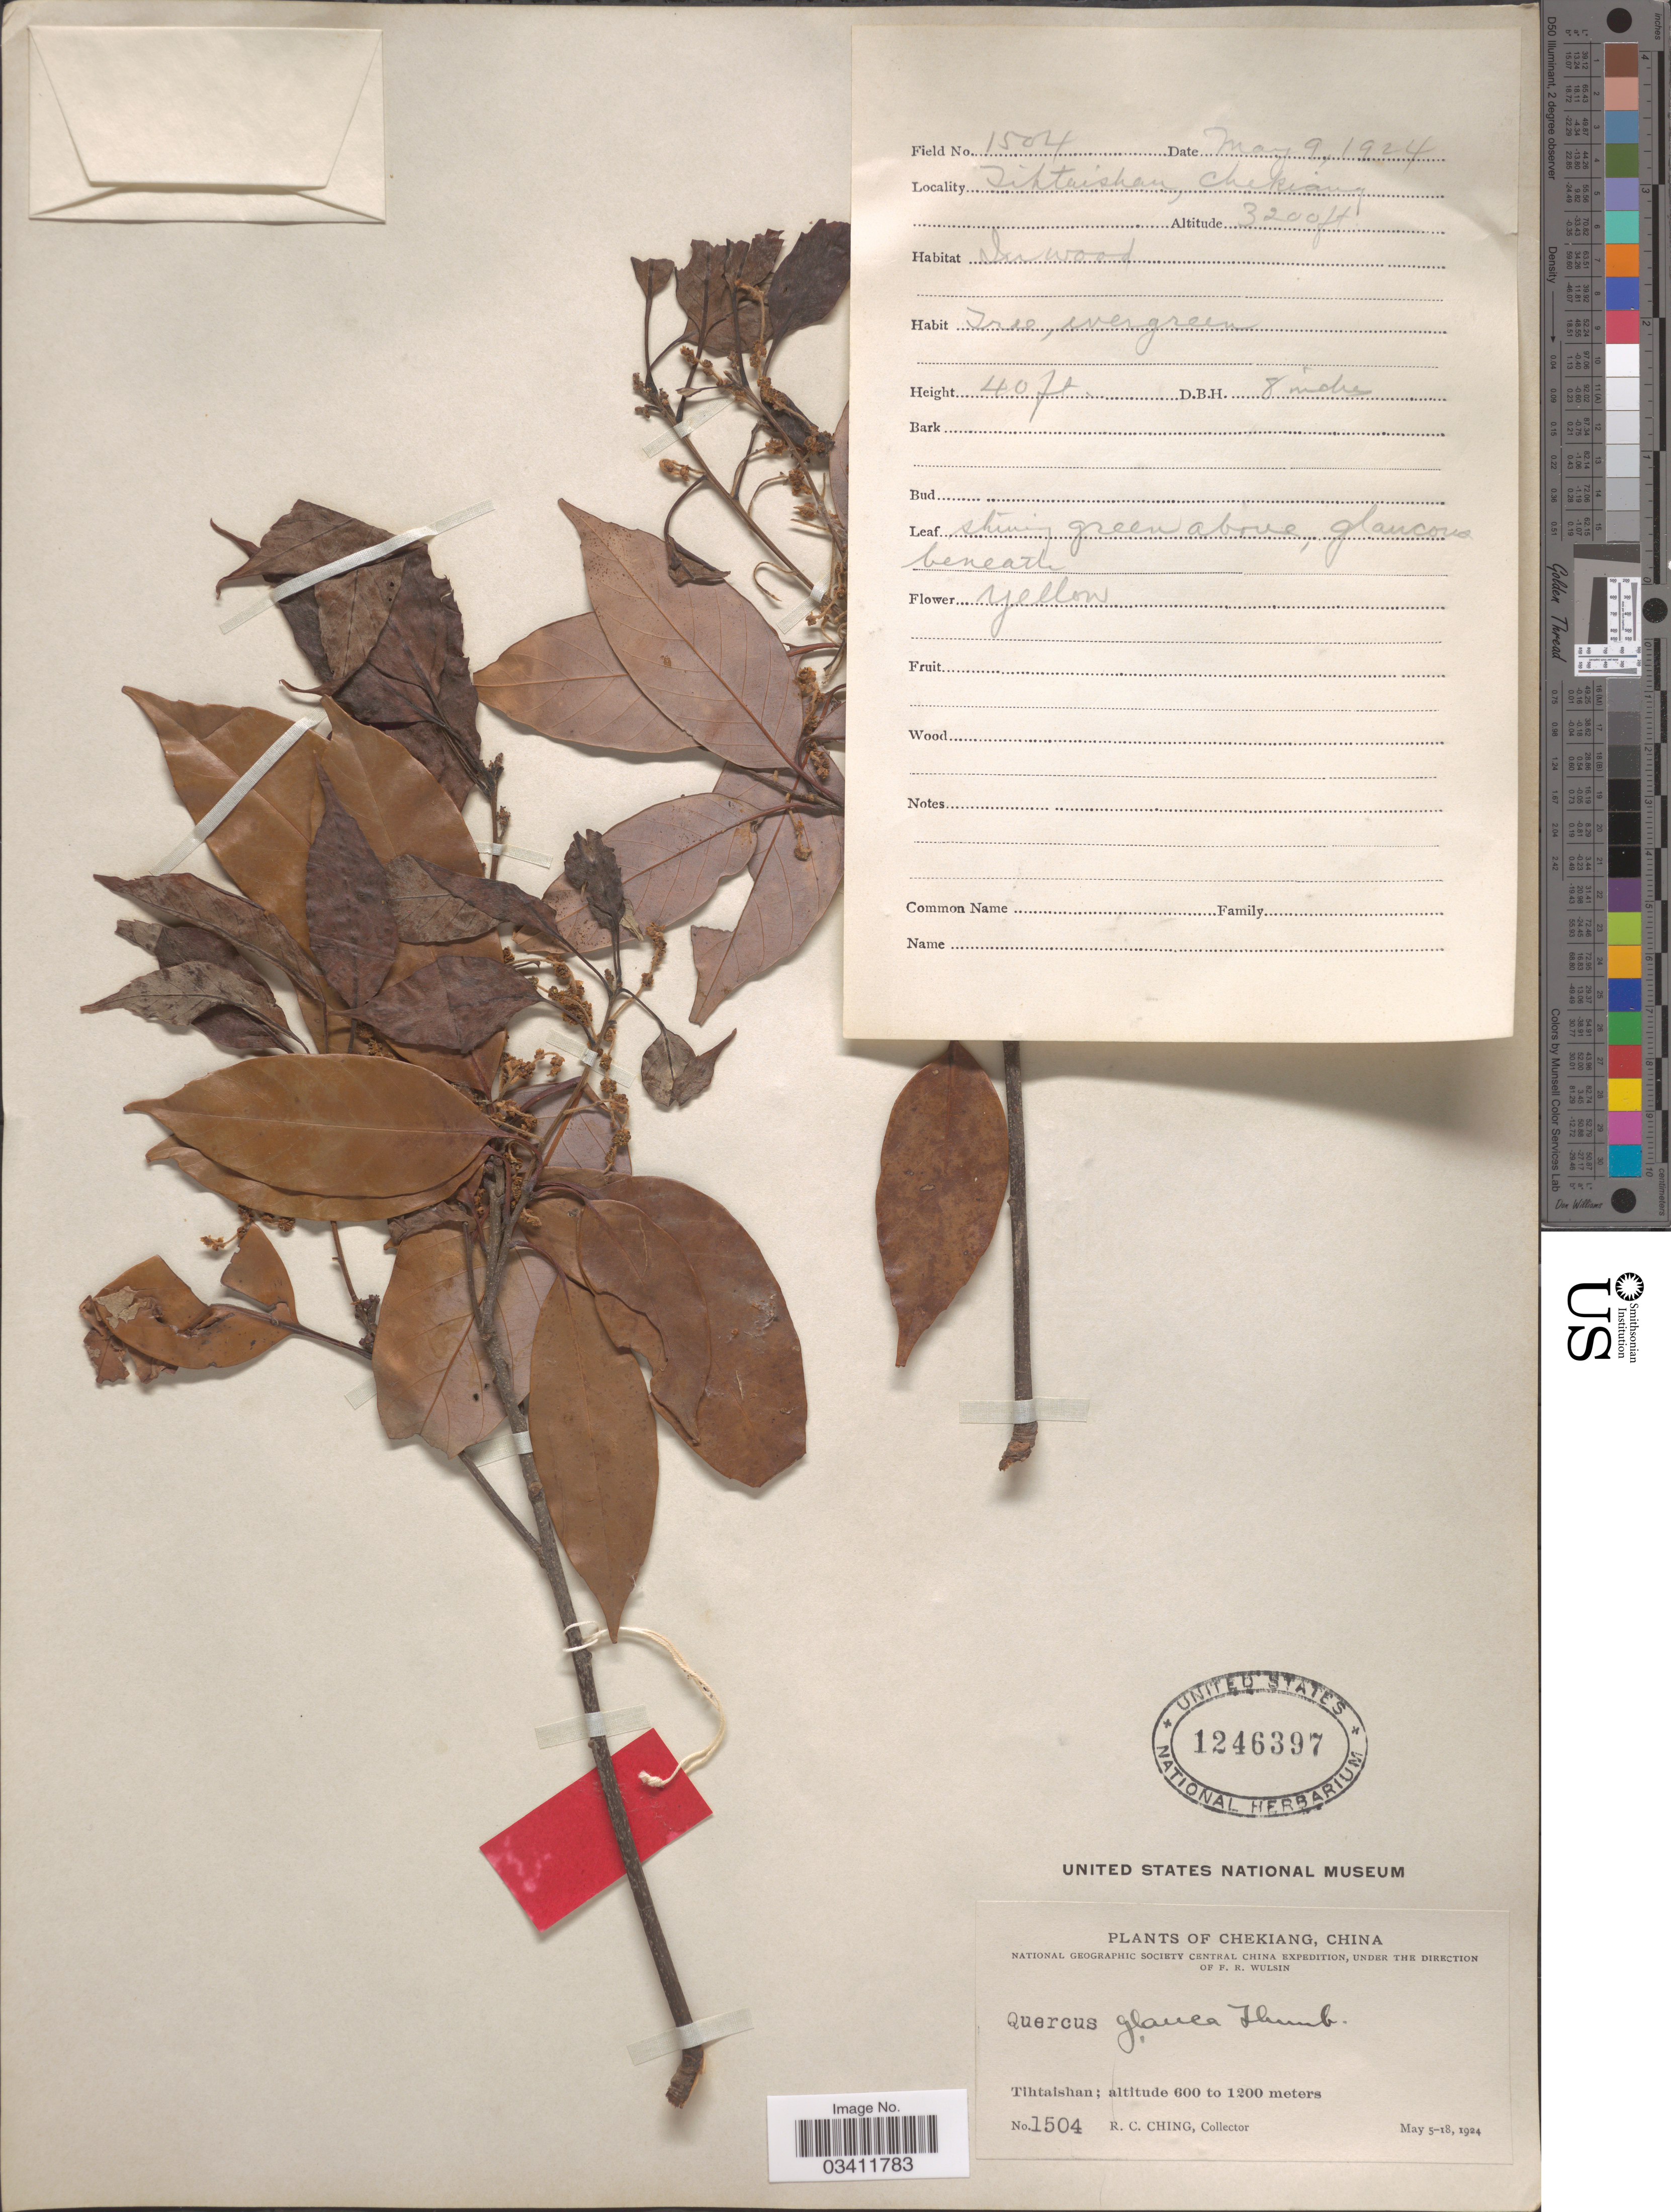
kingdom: Plantae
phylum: Tracheophyta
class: Magnoliopsida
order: Fagales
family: Fagaceae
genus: Quercus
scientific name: Quercus glauca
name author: Thunb.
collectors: R. C. Ching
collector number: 1504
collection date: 1924-05-09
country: China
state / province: Zhejiang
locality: Chekiang. Tihtaishan.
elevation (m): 975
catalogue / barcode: US 1246397